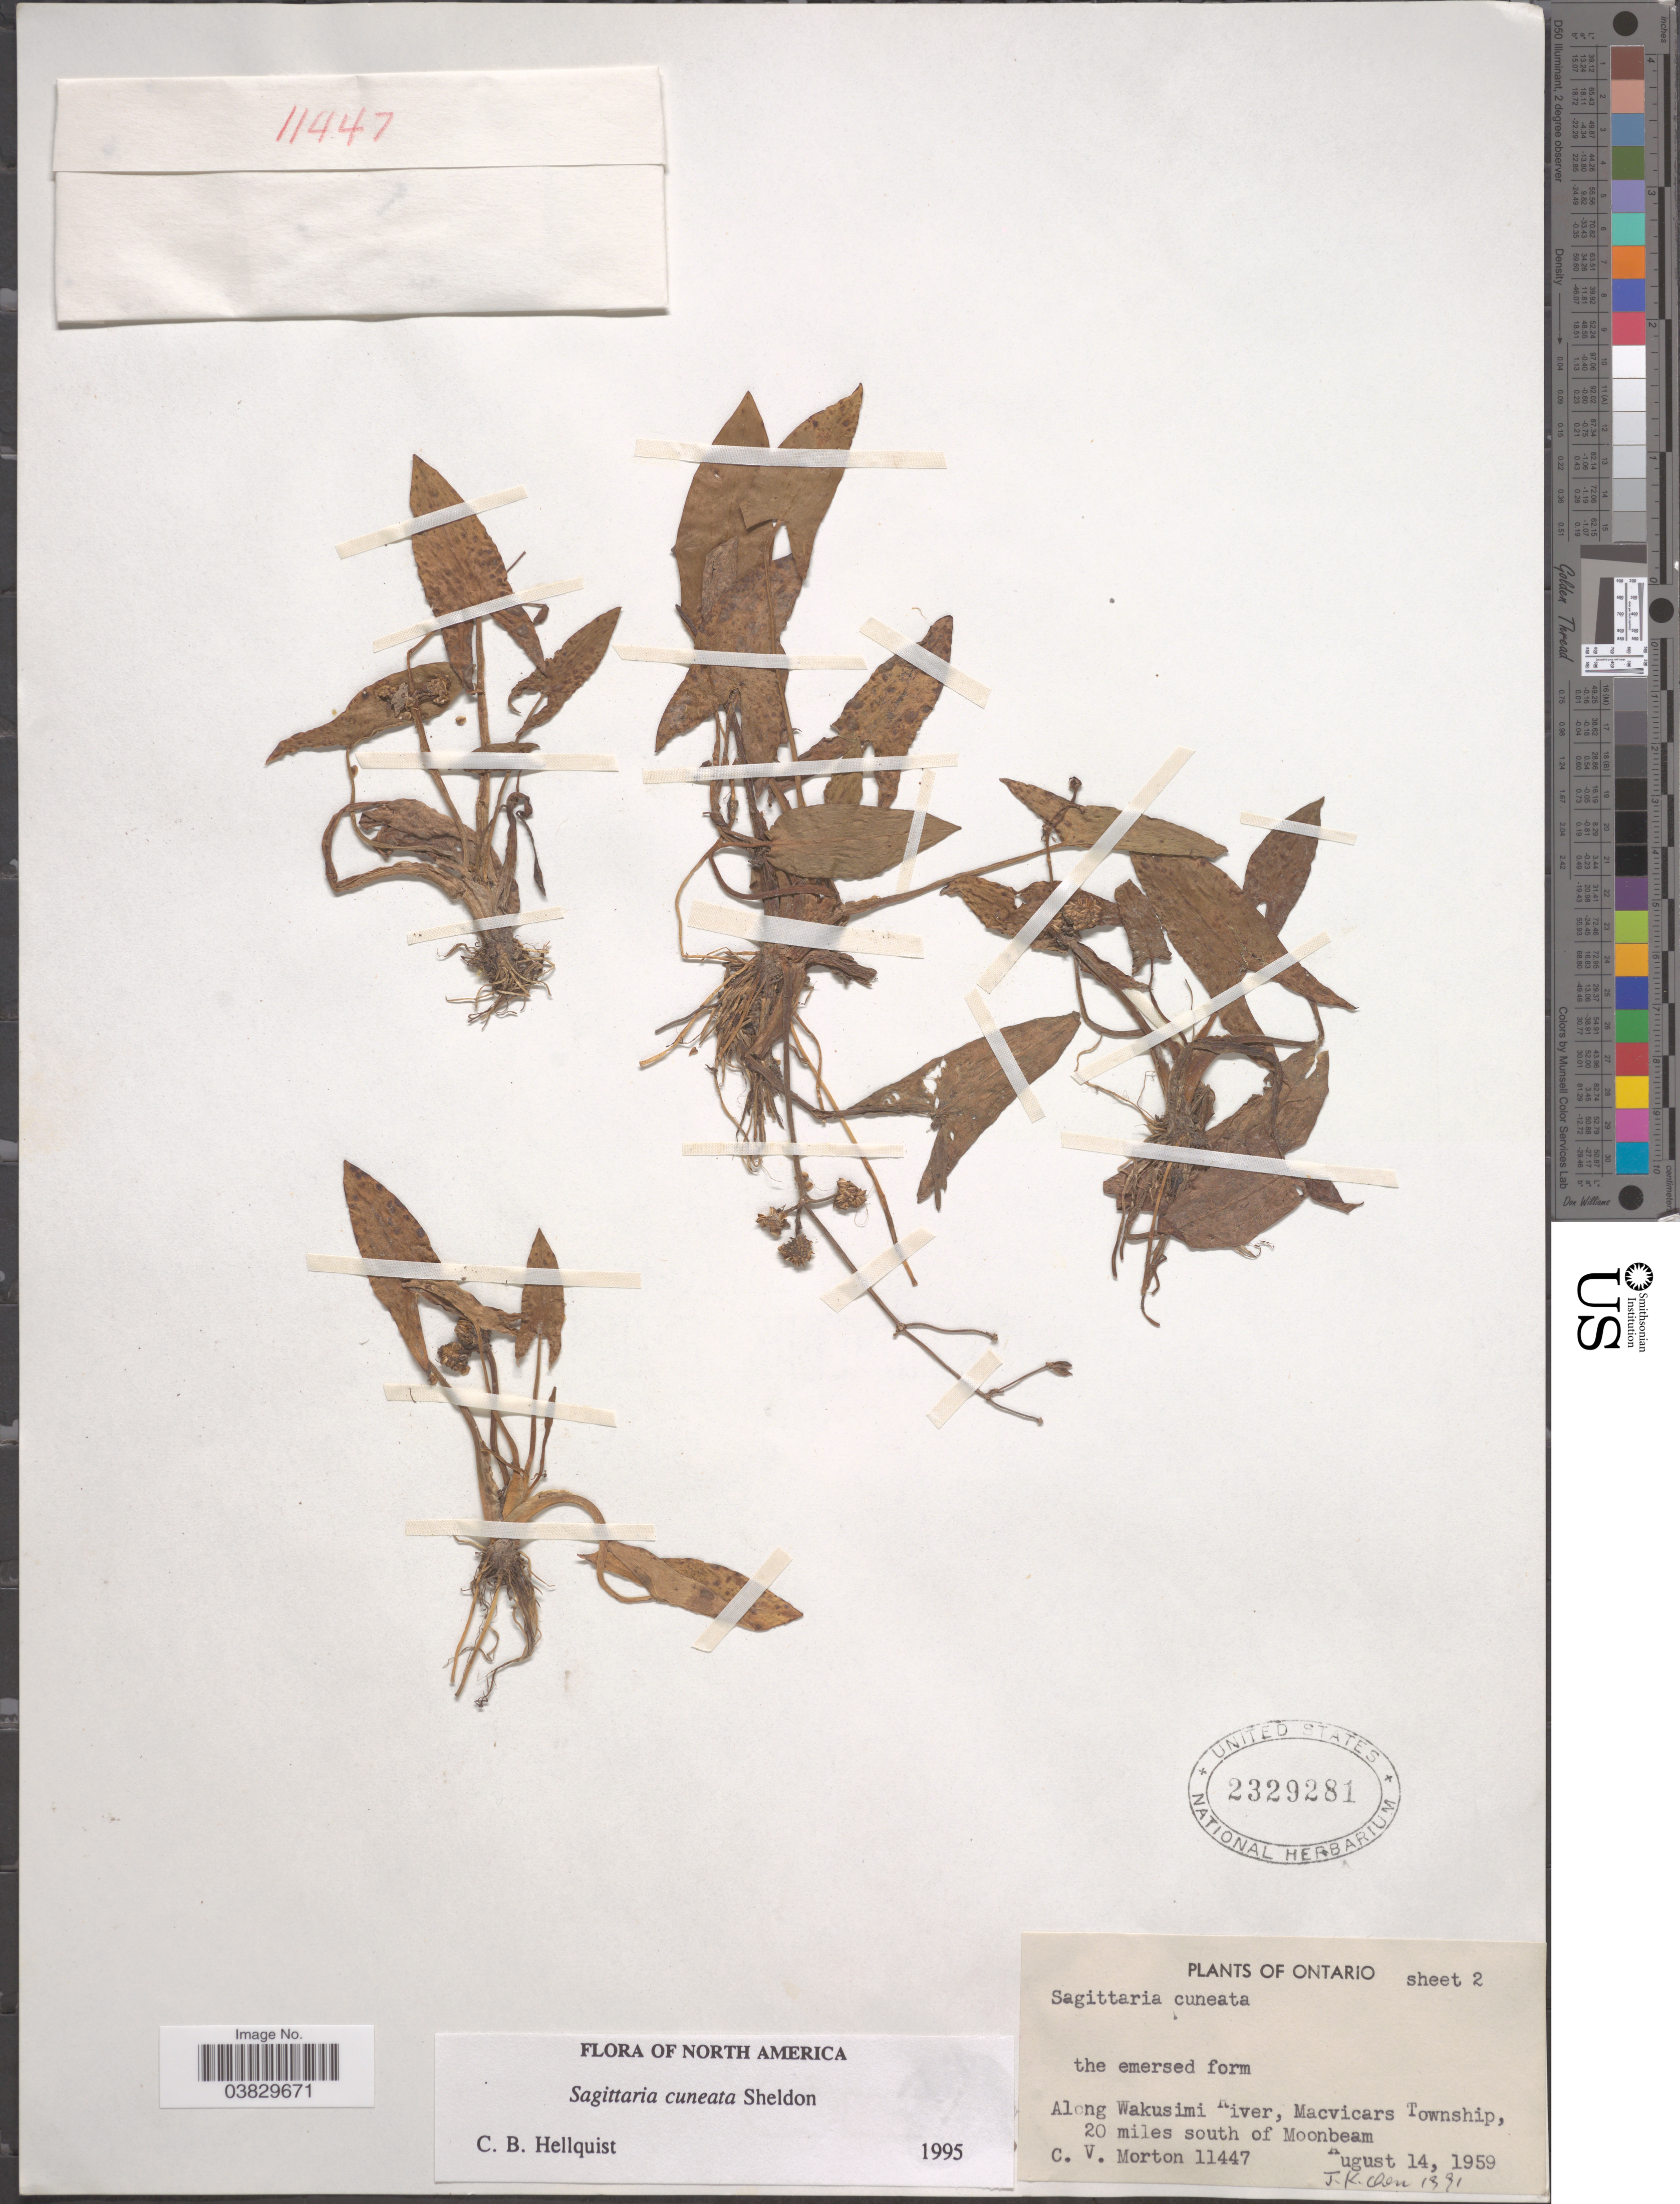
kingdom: Plantae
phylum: Tracheophyta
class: Liliopsida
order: Alismatales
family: Alismataceae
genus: Sagittaria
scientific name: Sagittaria cuneata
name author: E. Sheld.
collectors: C. V. Morton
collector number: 11447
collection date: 1959-08-14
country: Canada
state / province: Ontario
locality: Along Wakusimi River, Macvicars Township, 20 miles south of Moonbeam.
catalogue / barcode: US 2329281